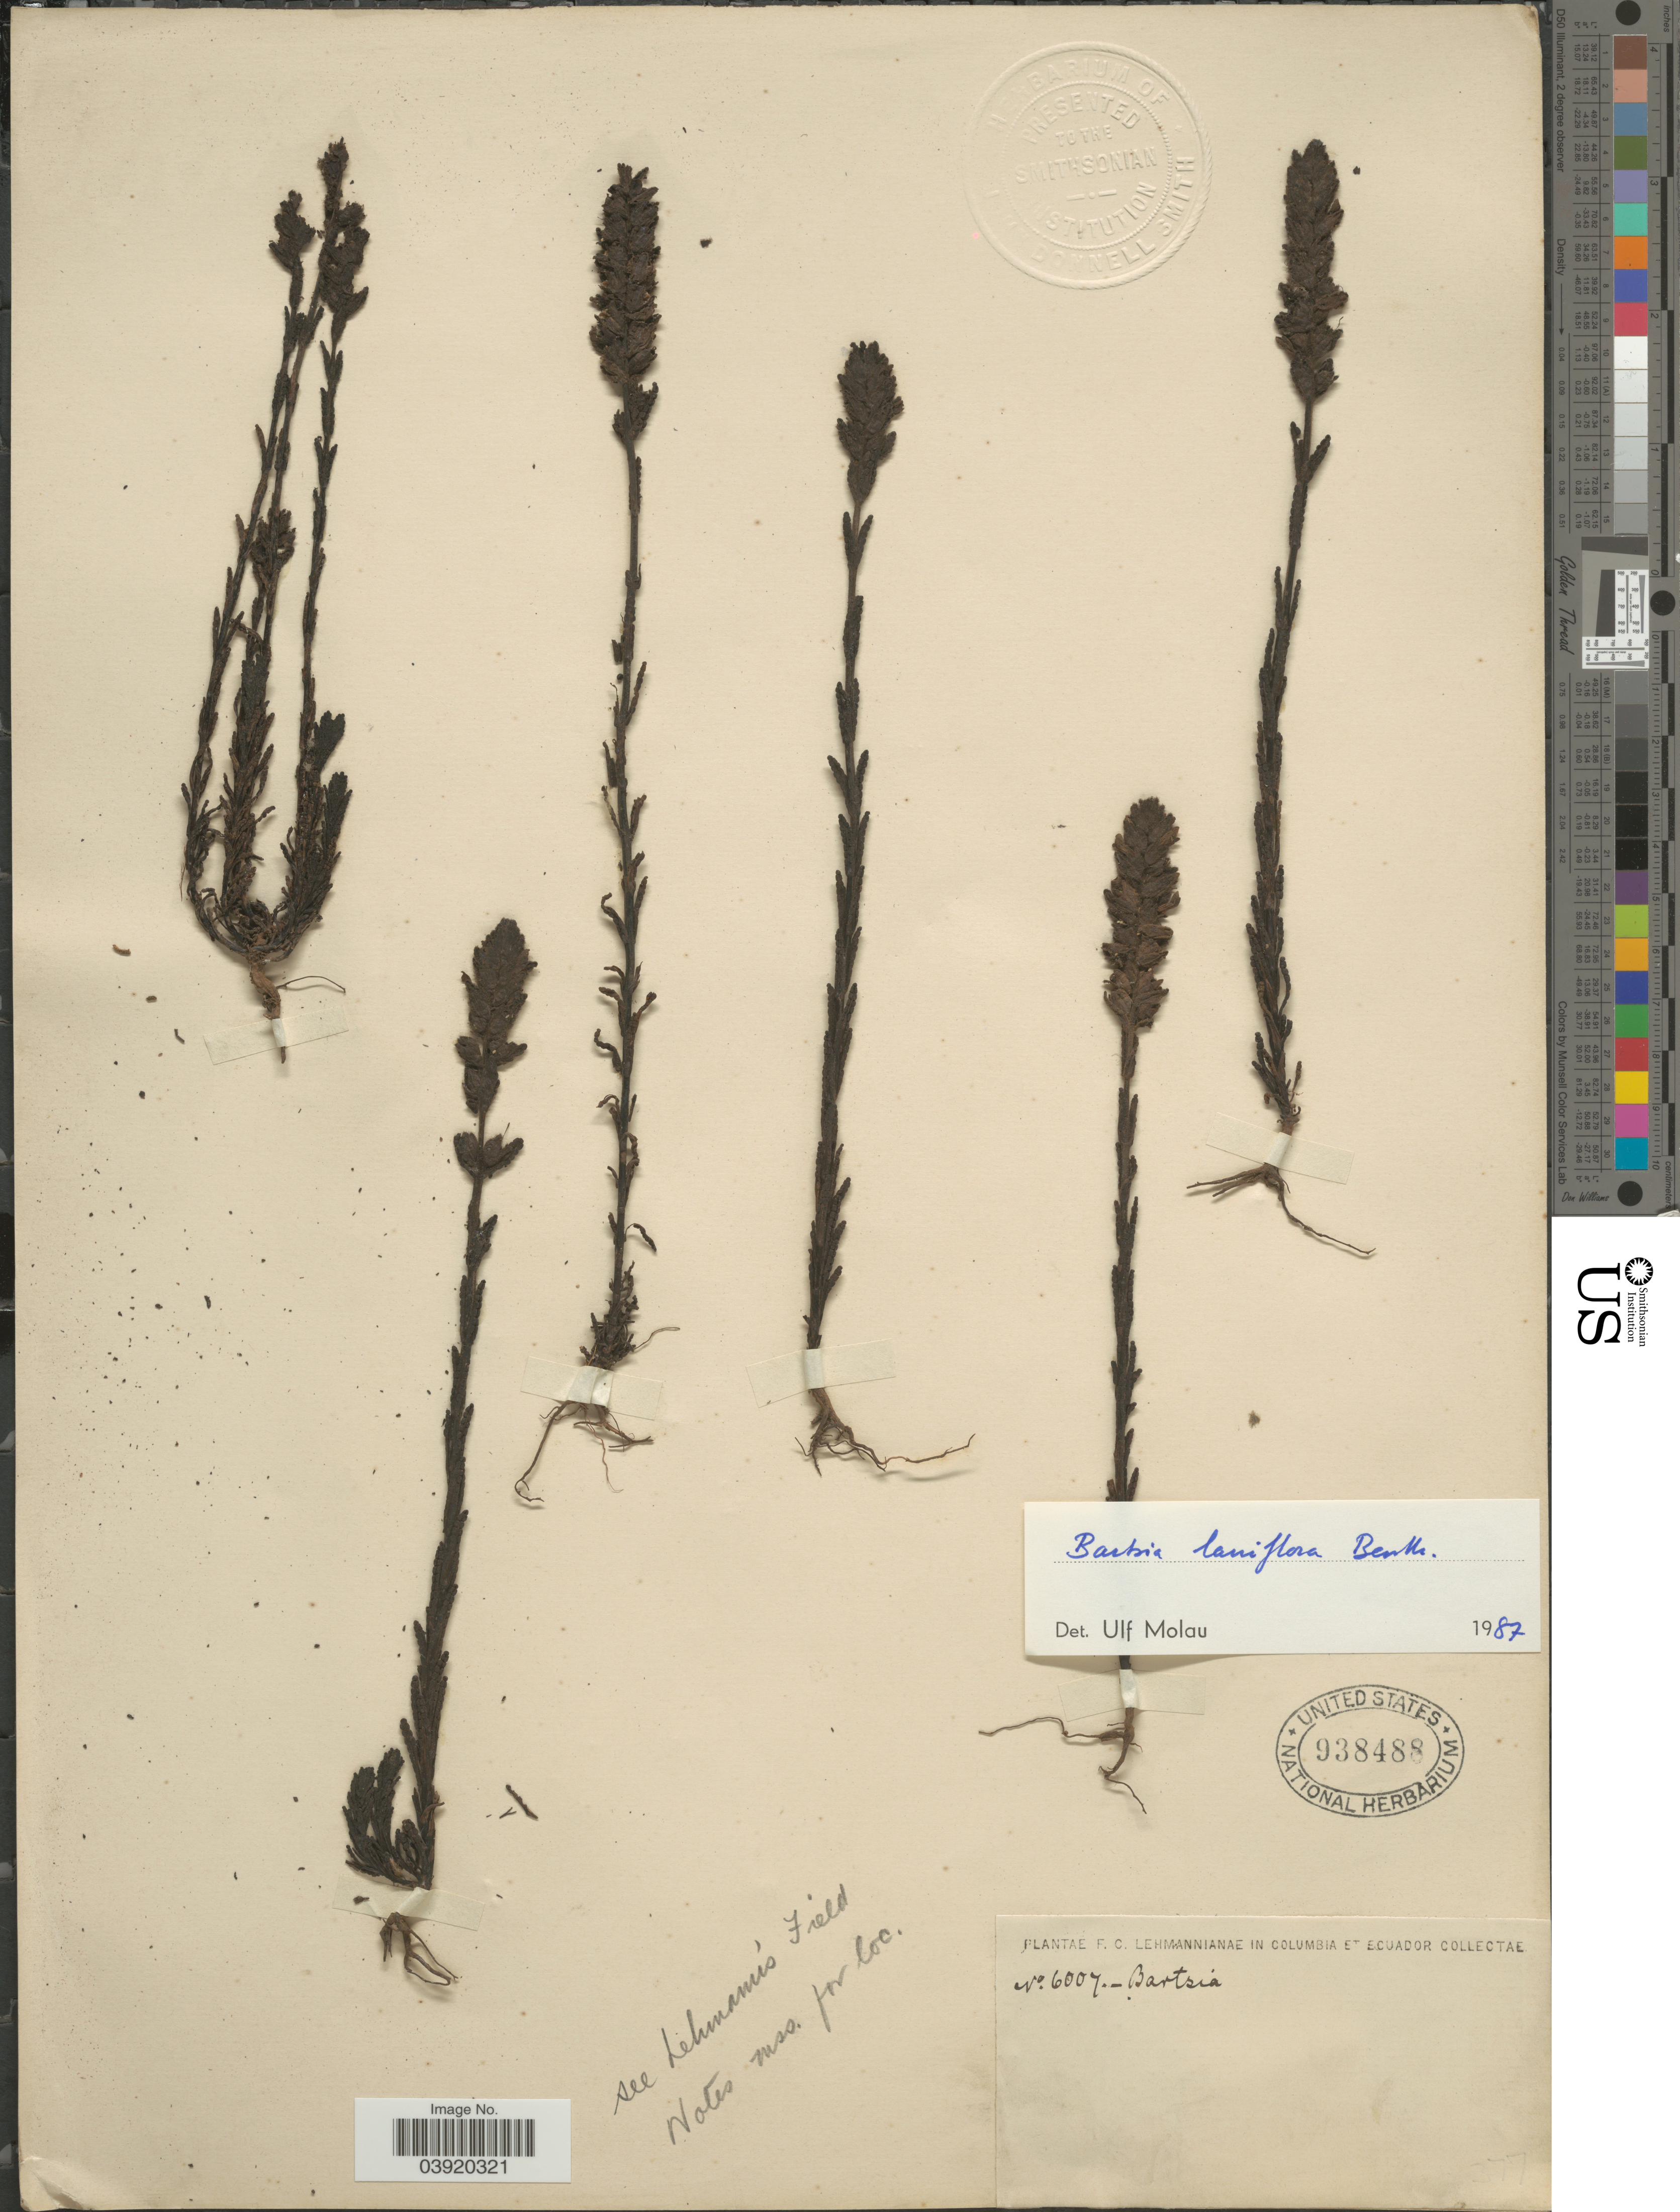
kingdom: Plantae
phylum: Tracheophyta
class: Magnoliopsida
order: Lamiales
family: Orobanchaceae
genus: Bartsia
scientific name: Bartsia laniflora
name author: Benth.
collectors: F. C. Lehmann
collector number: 6007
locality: Columbia et Ecuador.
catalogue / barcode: US 938488